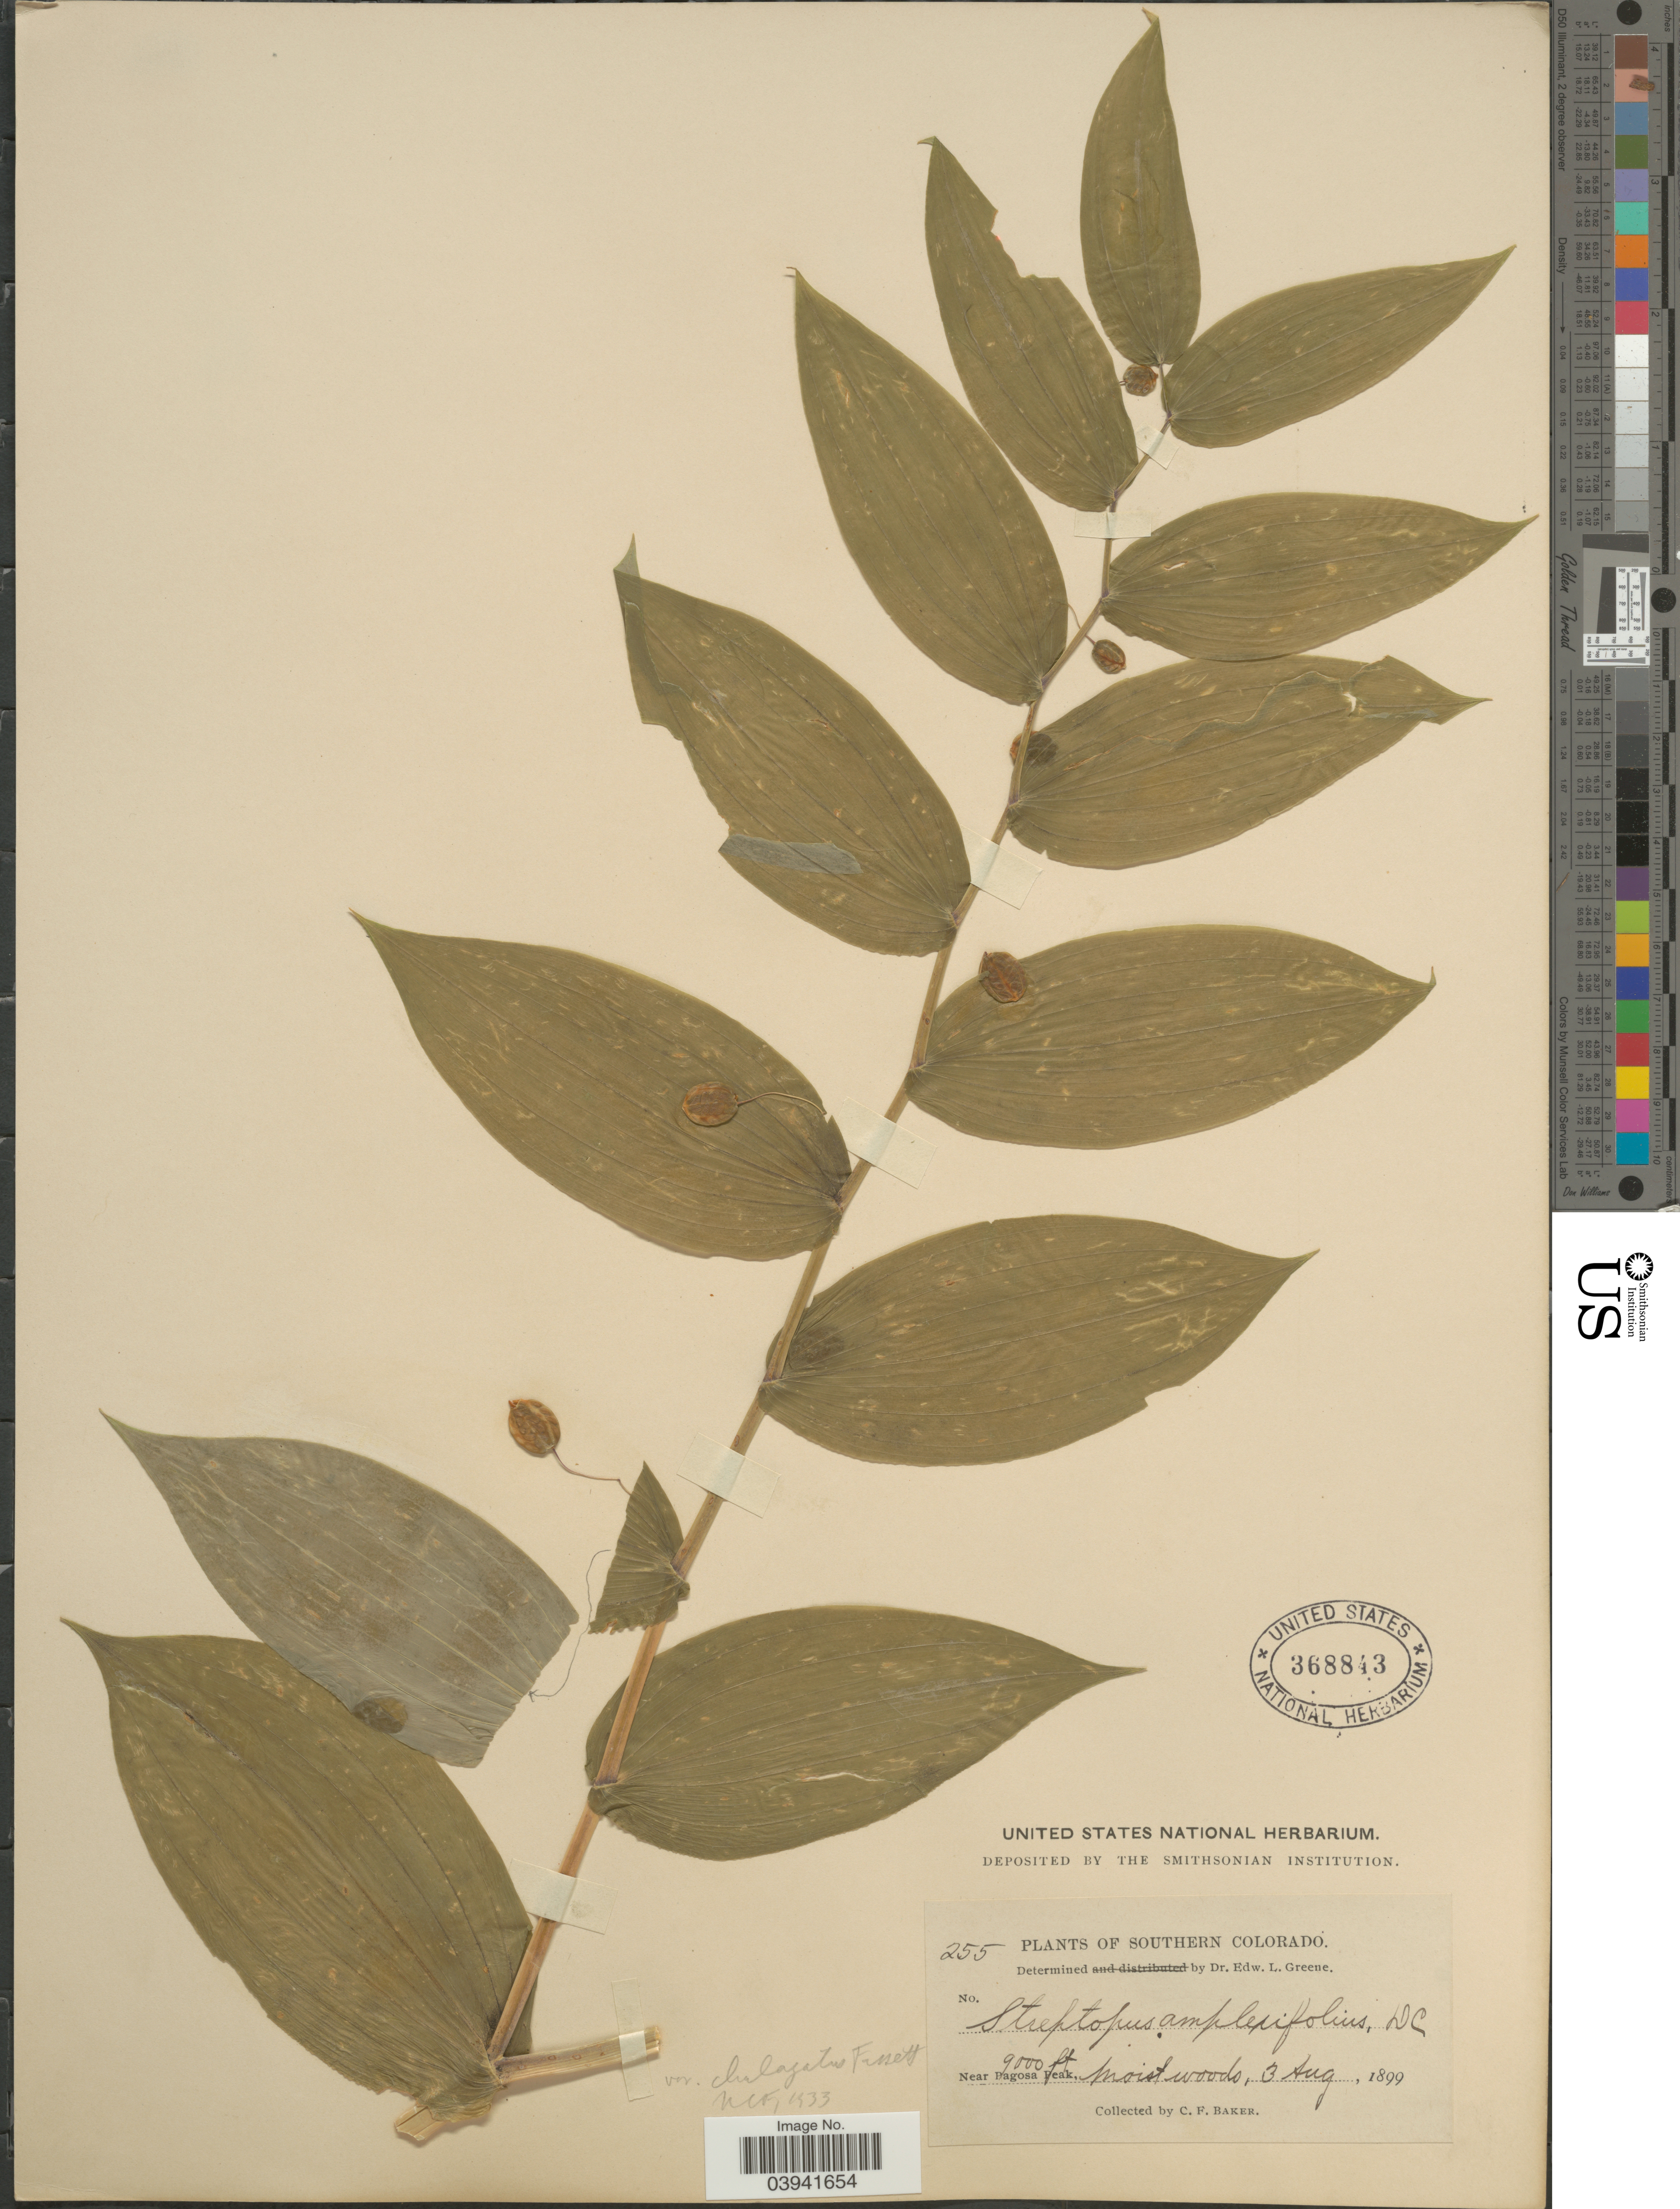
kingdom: Plantae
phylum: Tracheophyta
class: Liliopsida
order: Liliales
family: Liliaceae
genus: Streptopus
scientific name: Streptopus amplexifolius var. chalazatus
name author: Fassett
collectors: C. F. Baker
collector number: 255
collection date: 1899-08-03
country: United States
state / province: Colorado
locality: Southern Colorado. Near Pagosa Peak.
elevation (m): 2743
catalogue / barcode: US 368843